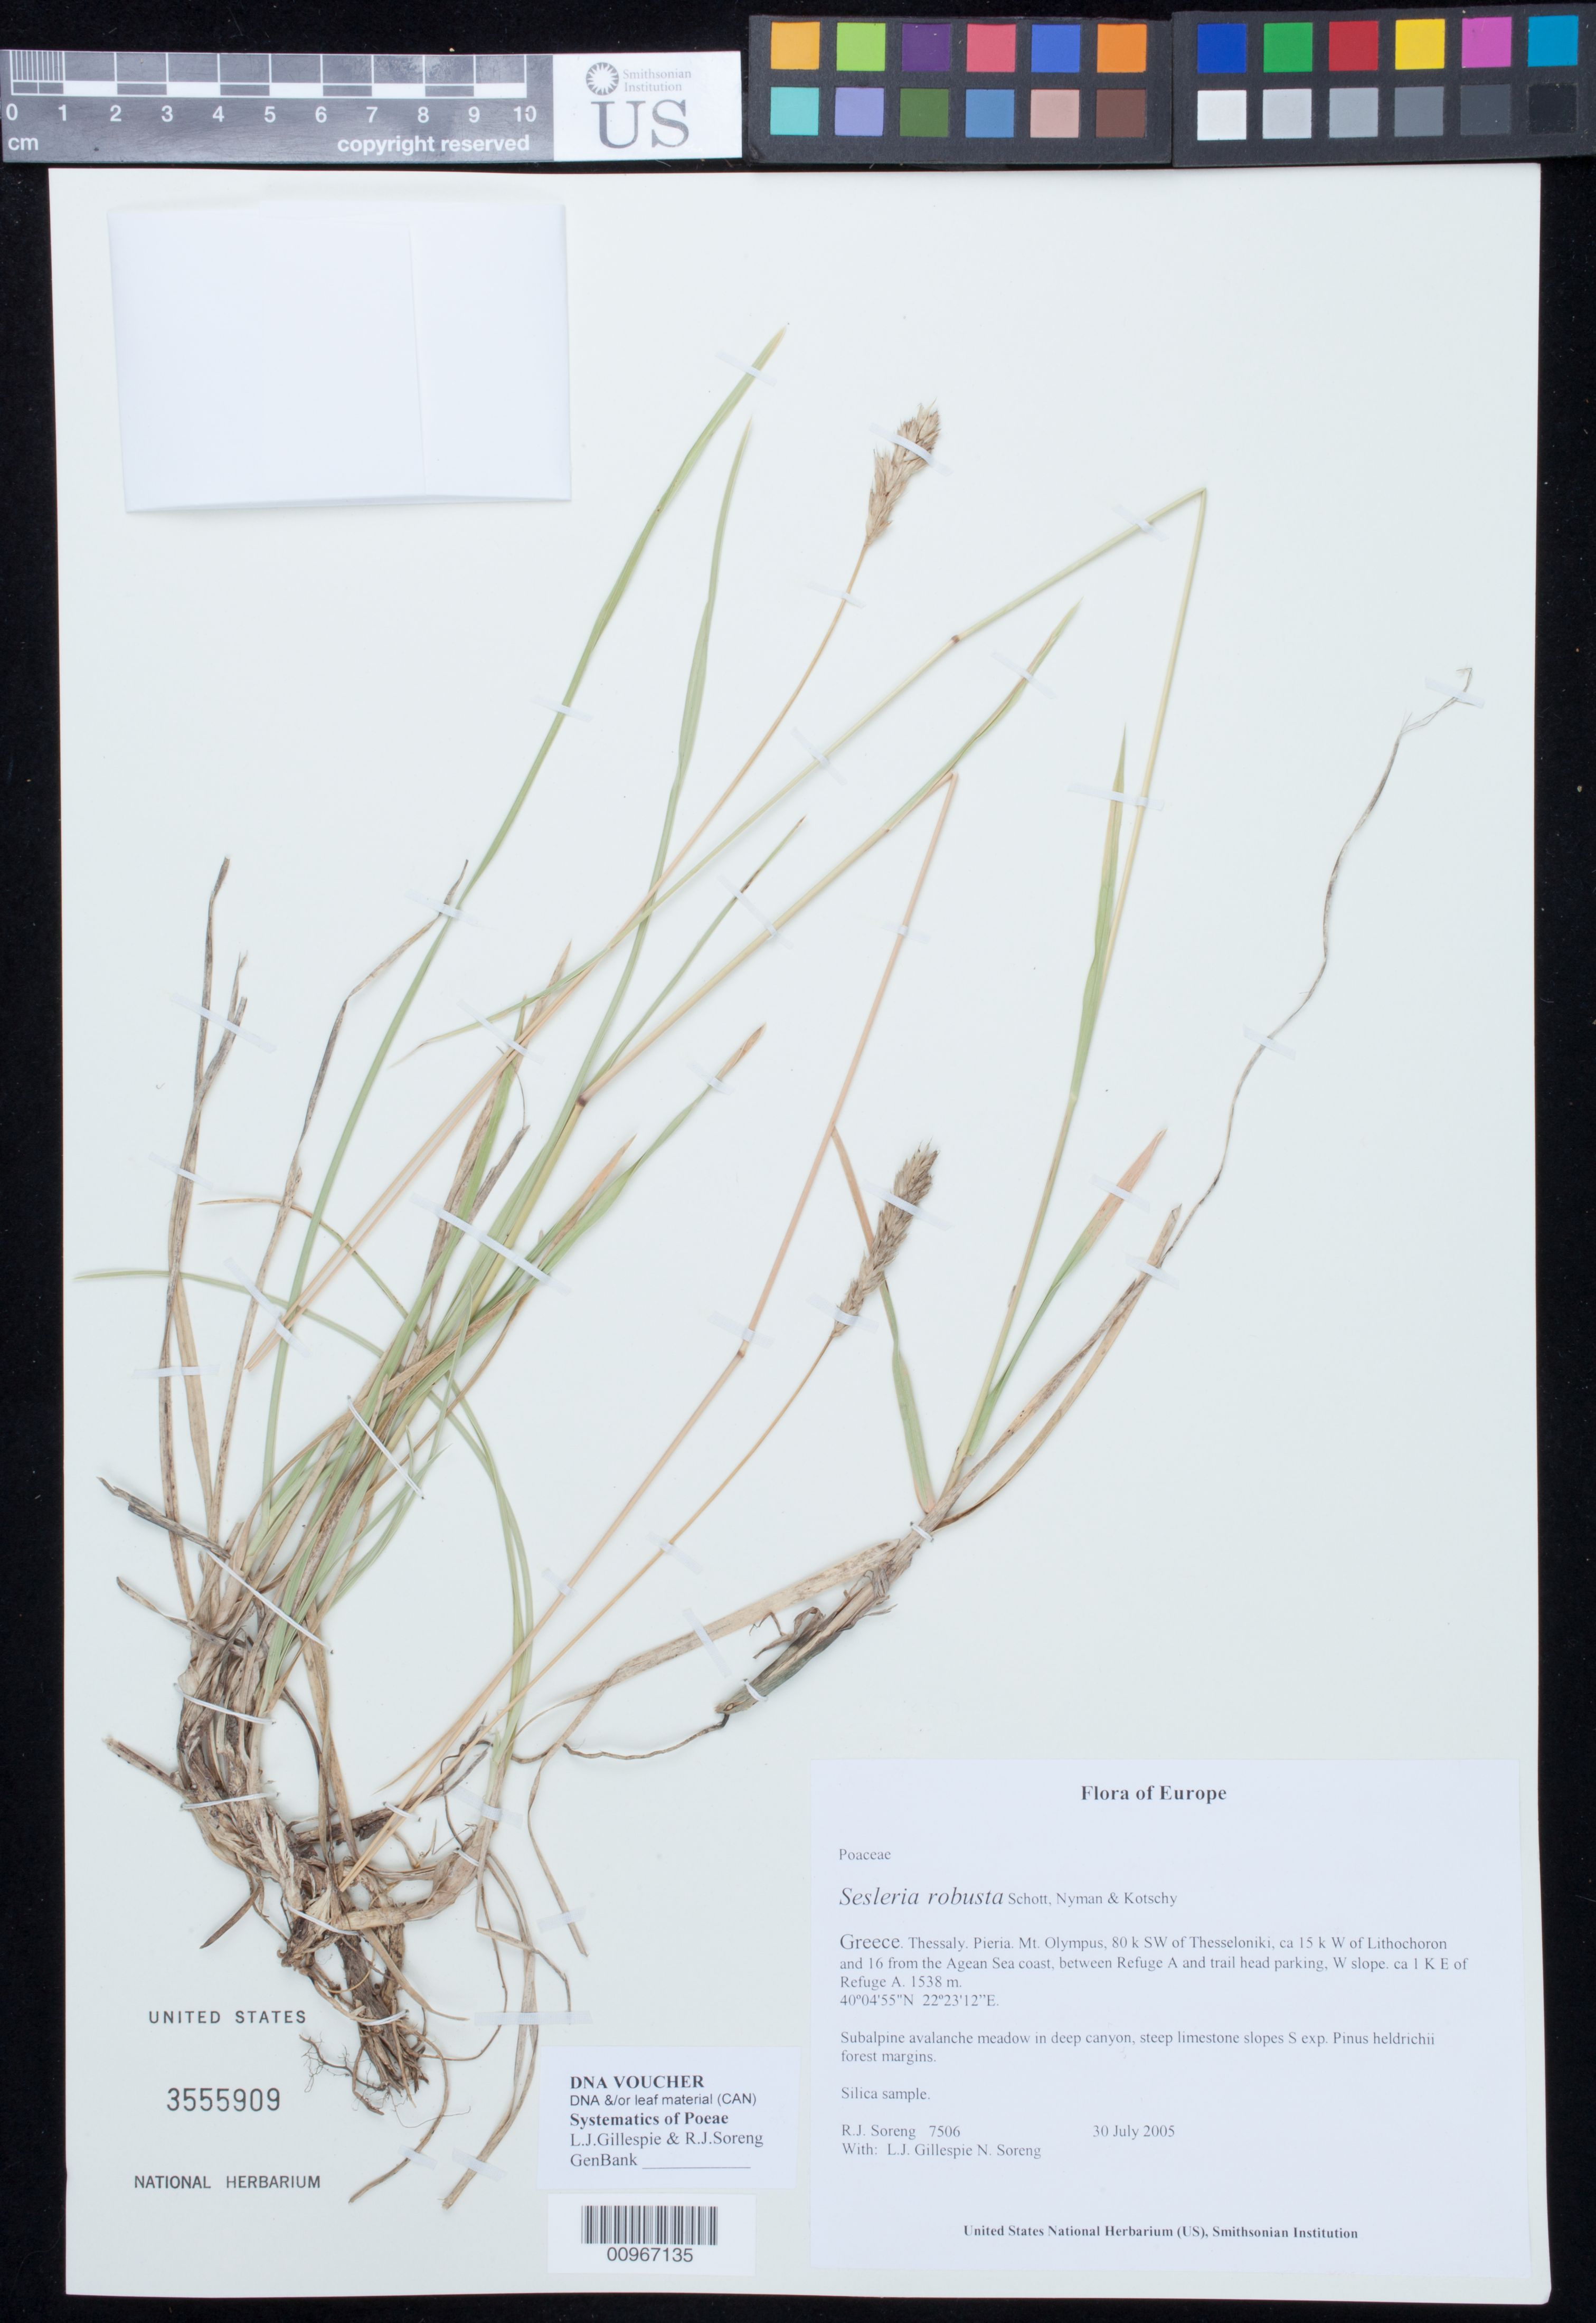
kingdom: Plantae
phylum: Tracheophyta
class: Liliopsida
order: Poales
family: Poaceae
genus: Sesleria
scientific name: Sesleria robusta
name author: Schott et al.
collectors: R. J. Soreng, N. L. Soreng, L. J. Gillespie, N. Turland & C. Turland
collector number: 7506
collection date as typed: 30 July 2005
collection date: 2005-07-30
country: Greece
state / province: Thessaly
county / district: Pieria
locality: Mt. Olympus, 80 km SW of Thesseloniki, ca 15 km W of Lithochoron and 16 from the Agean Sea coast, between Refuge A and trail head parking, W slope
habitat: Subalpine avalanche meadow in deep canyon, steep limestone slopes S exp.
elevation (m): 1538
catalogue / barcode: US 3555909